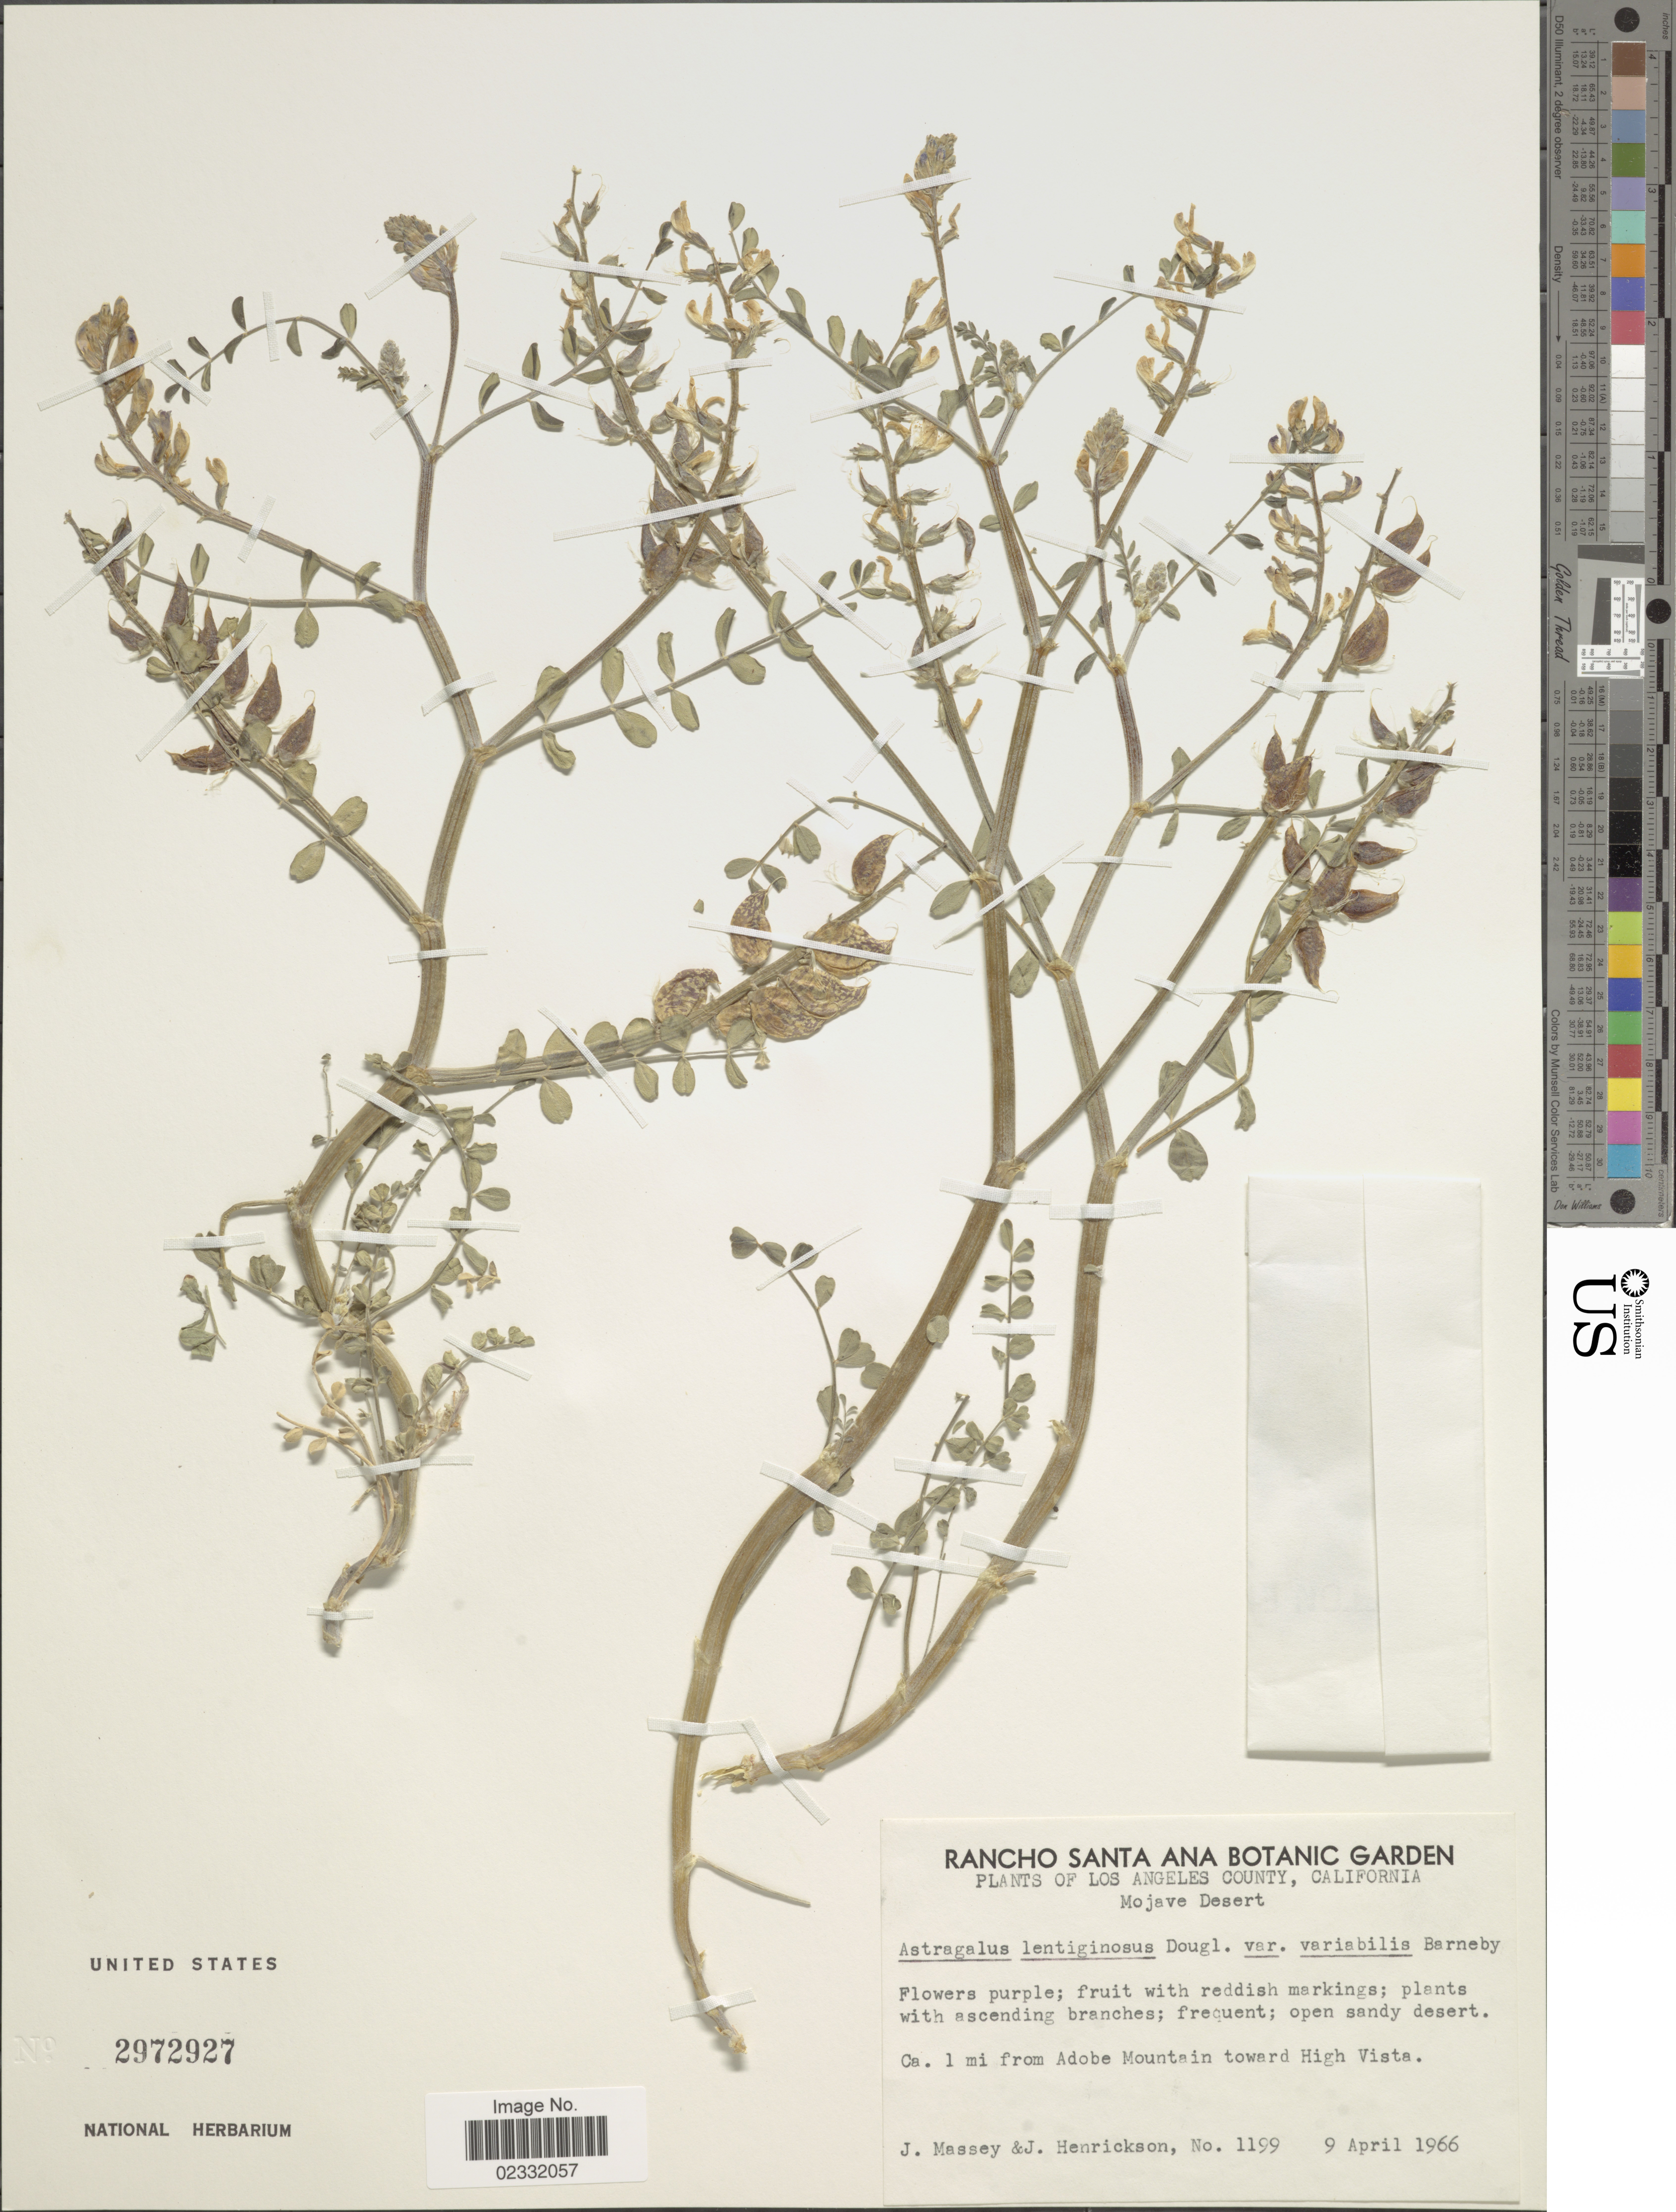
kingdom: Plantae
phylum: Tracheophyta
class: Magnoliopsida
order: Fabales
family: Fabaceae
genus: Astragalus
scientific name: Astragalus lentiginosus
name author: Douglas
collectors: J. Massey & J. Hendrickson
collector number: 1199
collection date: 1966-04-09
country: United States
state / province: California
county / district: Los Angeles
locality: Los Angeles County, Movaje Desert. Ca. 1 mi from Adobe Mountain toward High Vista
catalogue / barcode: US 2972927